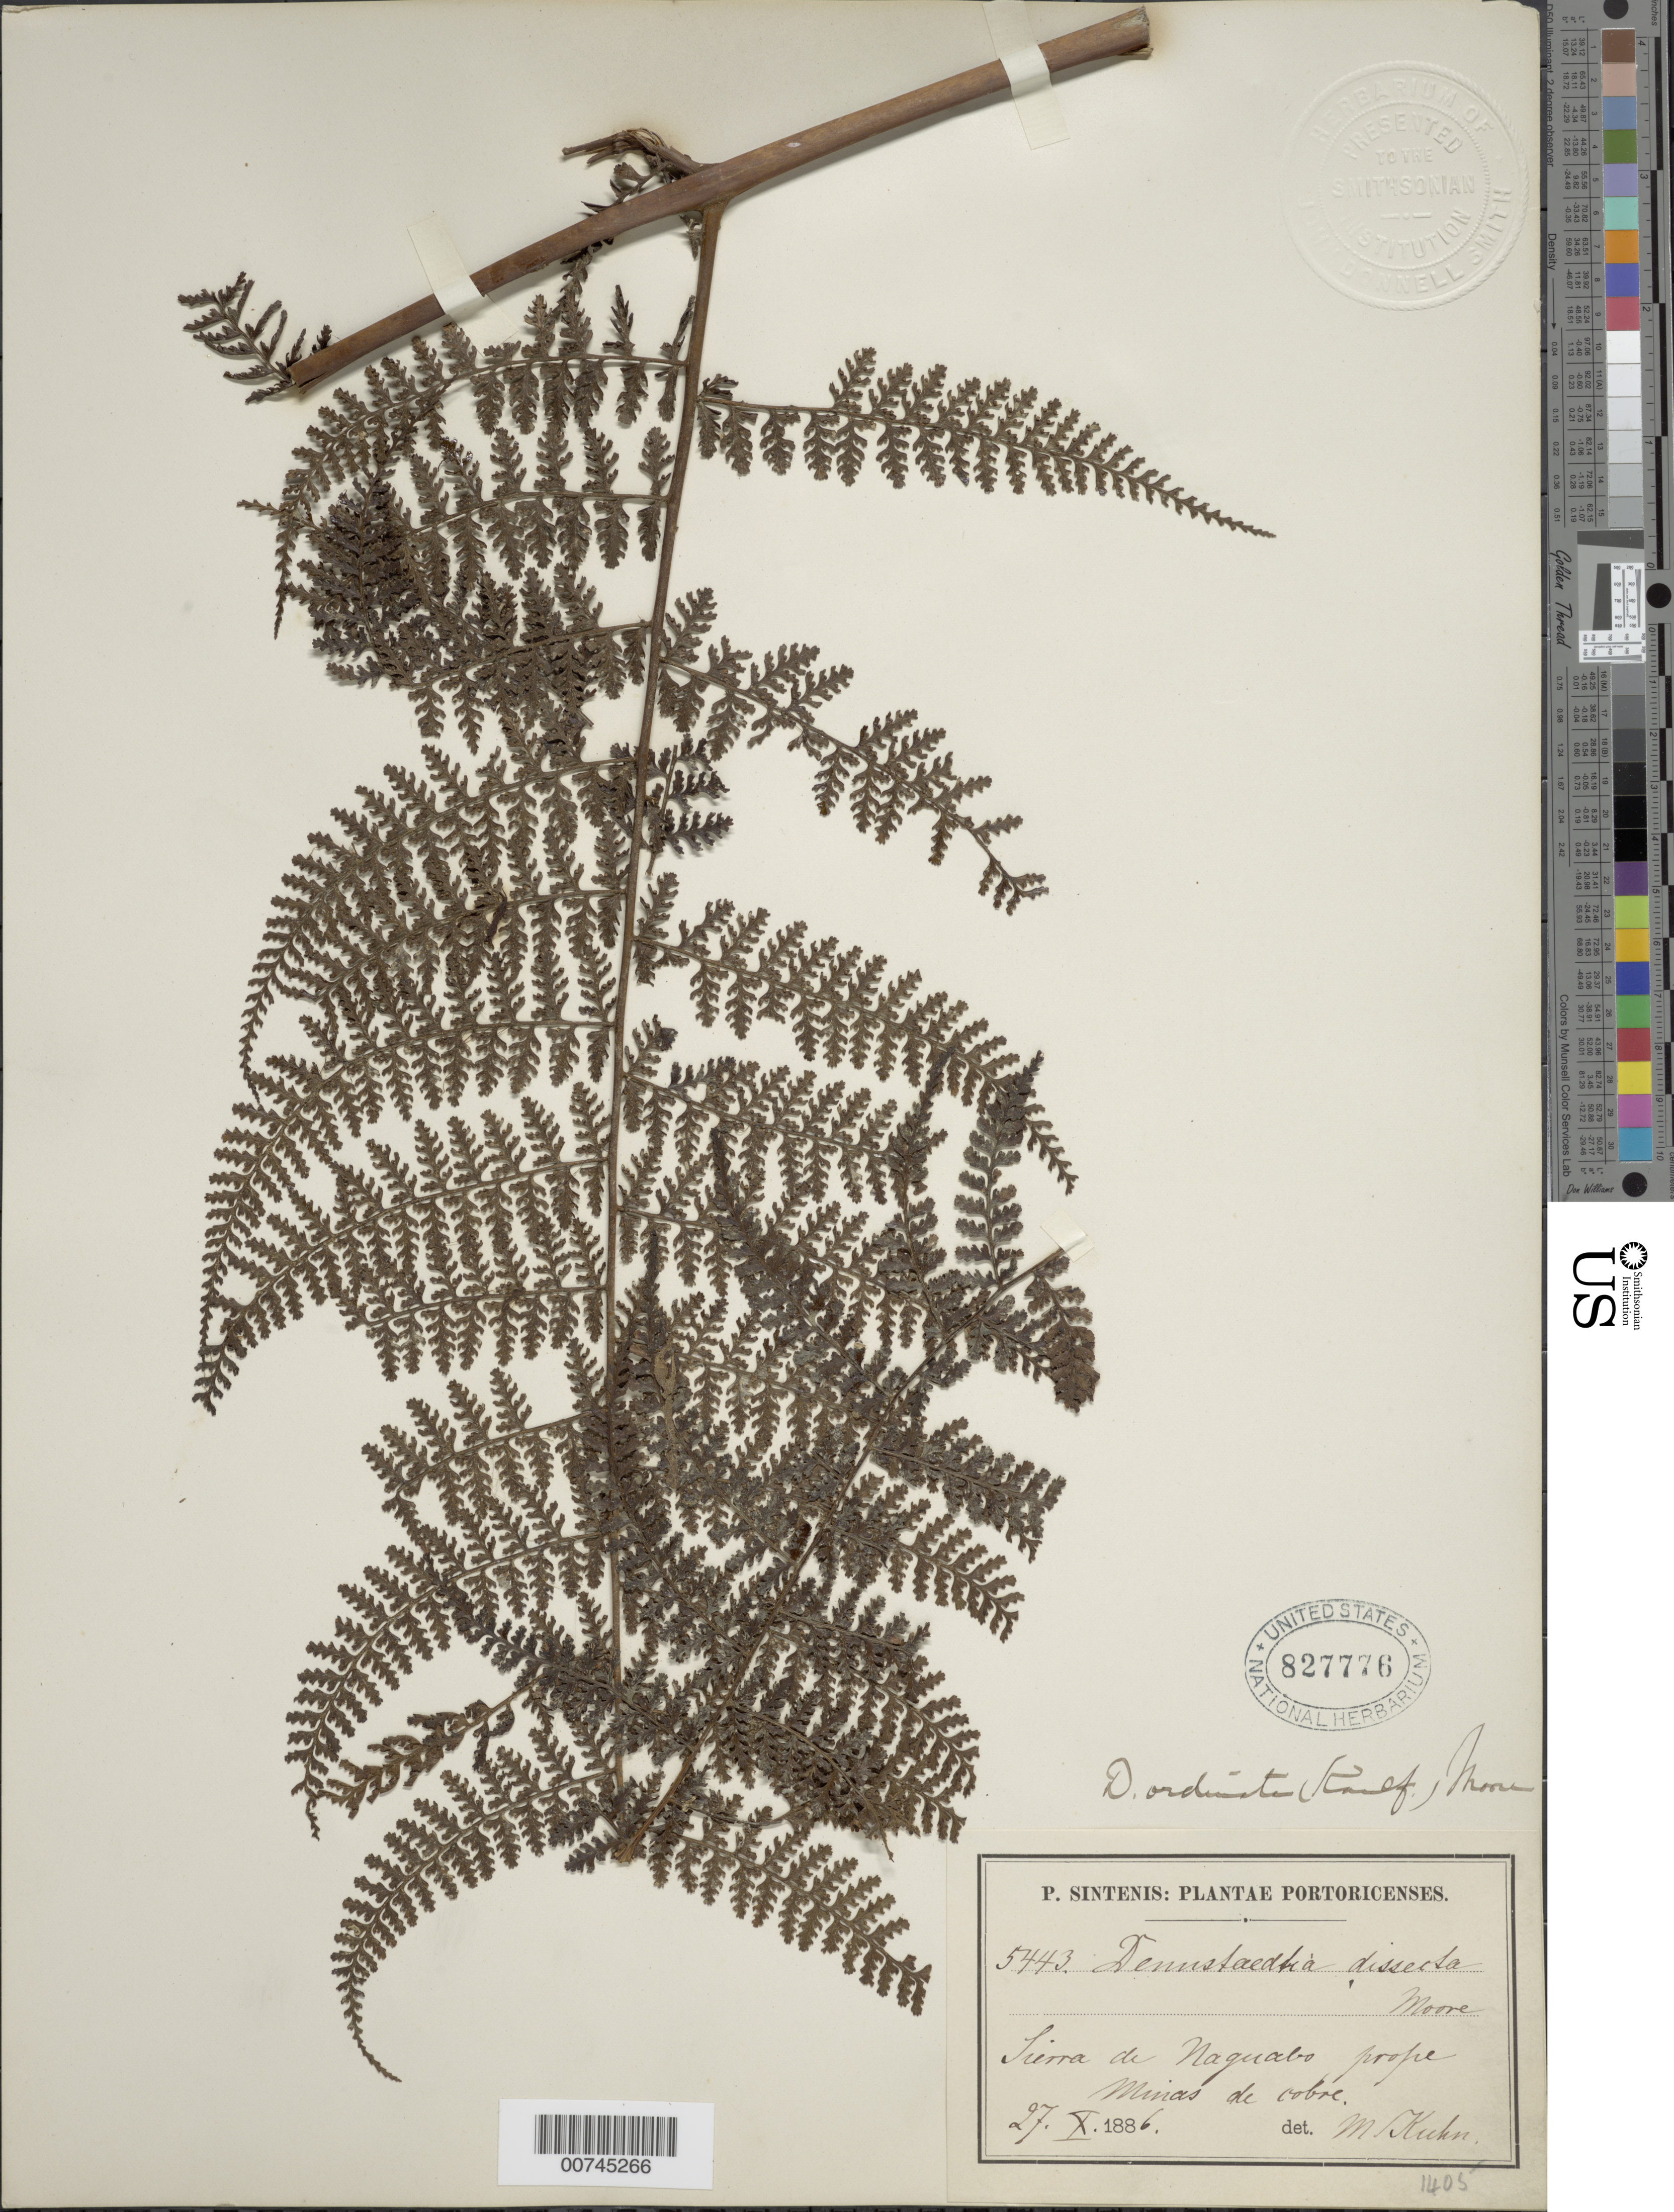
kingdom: Plantae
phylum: Tracheophyta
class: Polypodiopsida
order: Polypodiales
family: Dennstaedtiaceae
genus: Dennstaedtia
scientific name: Dennstaedtia dissecta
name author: (Sw.) T. Moore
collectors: P. Sintenis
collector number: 5443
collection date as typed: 27 Oct 1886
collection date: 1886-10-27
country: Puerto Rico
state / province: Naguabo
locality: Sierra de Naguabo prope Minas de Cobre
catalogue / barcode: US 827776